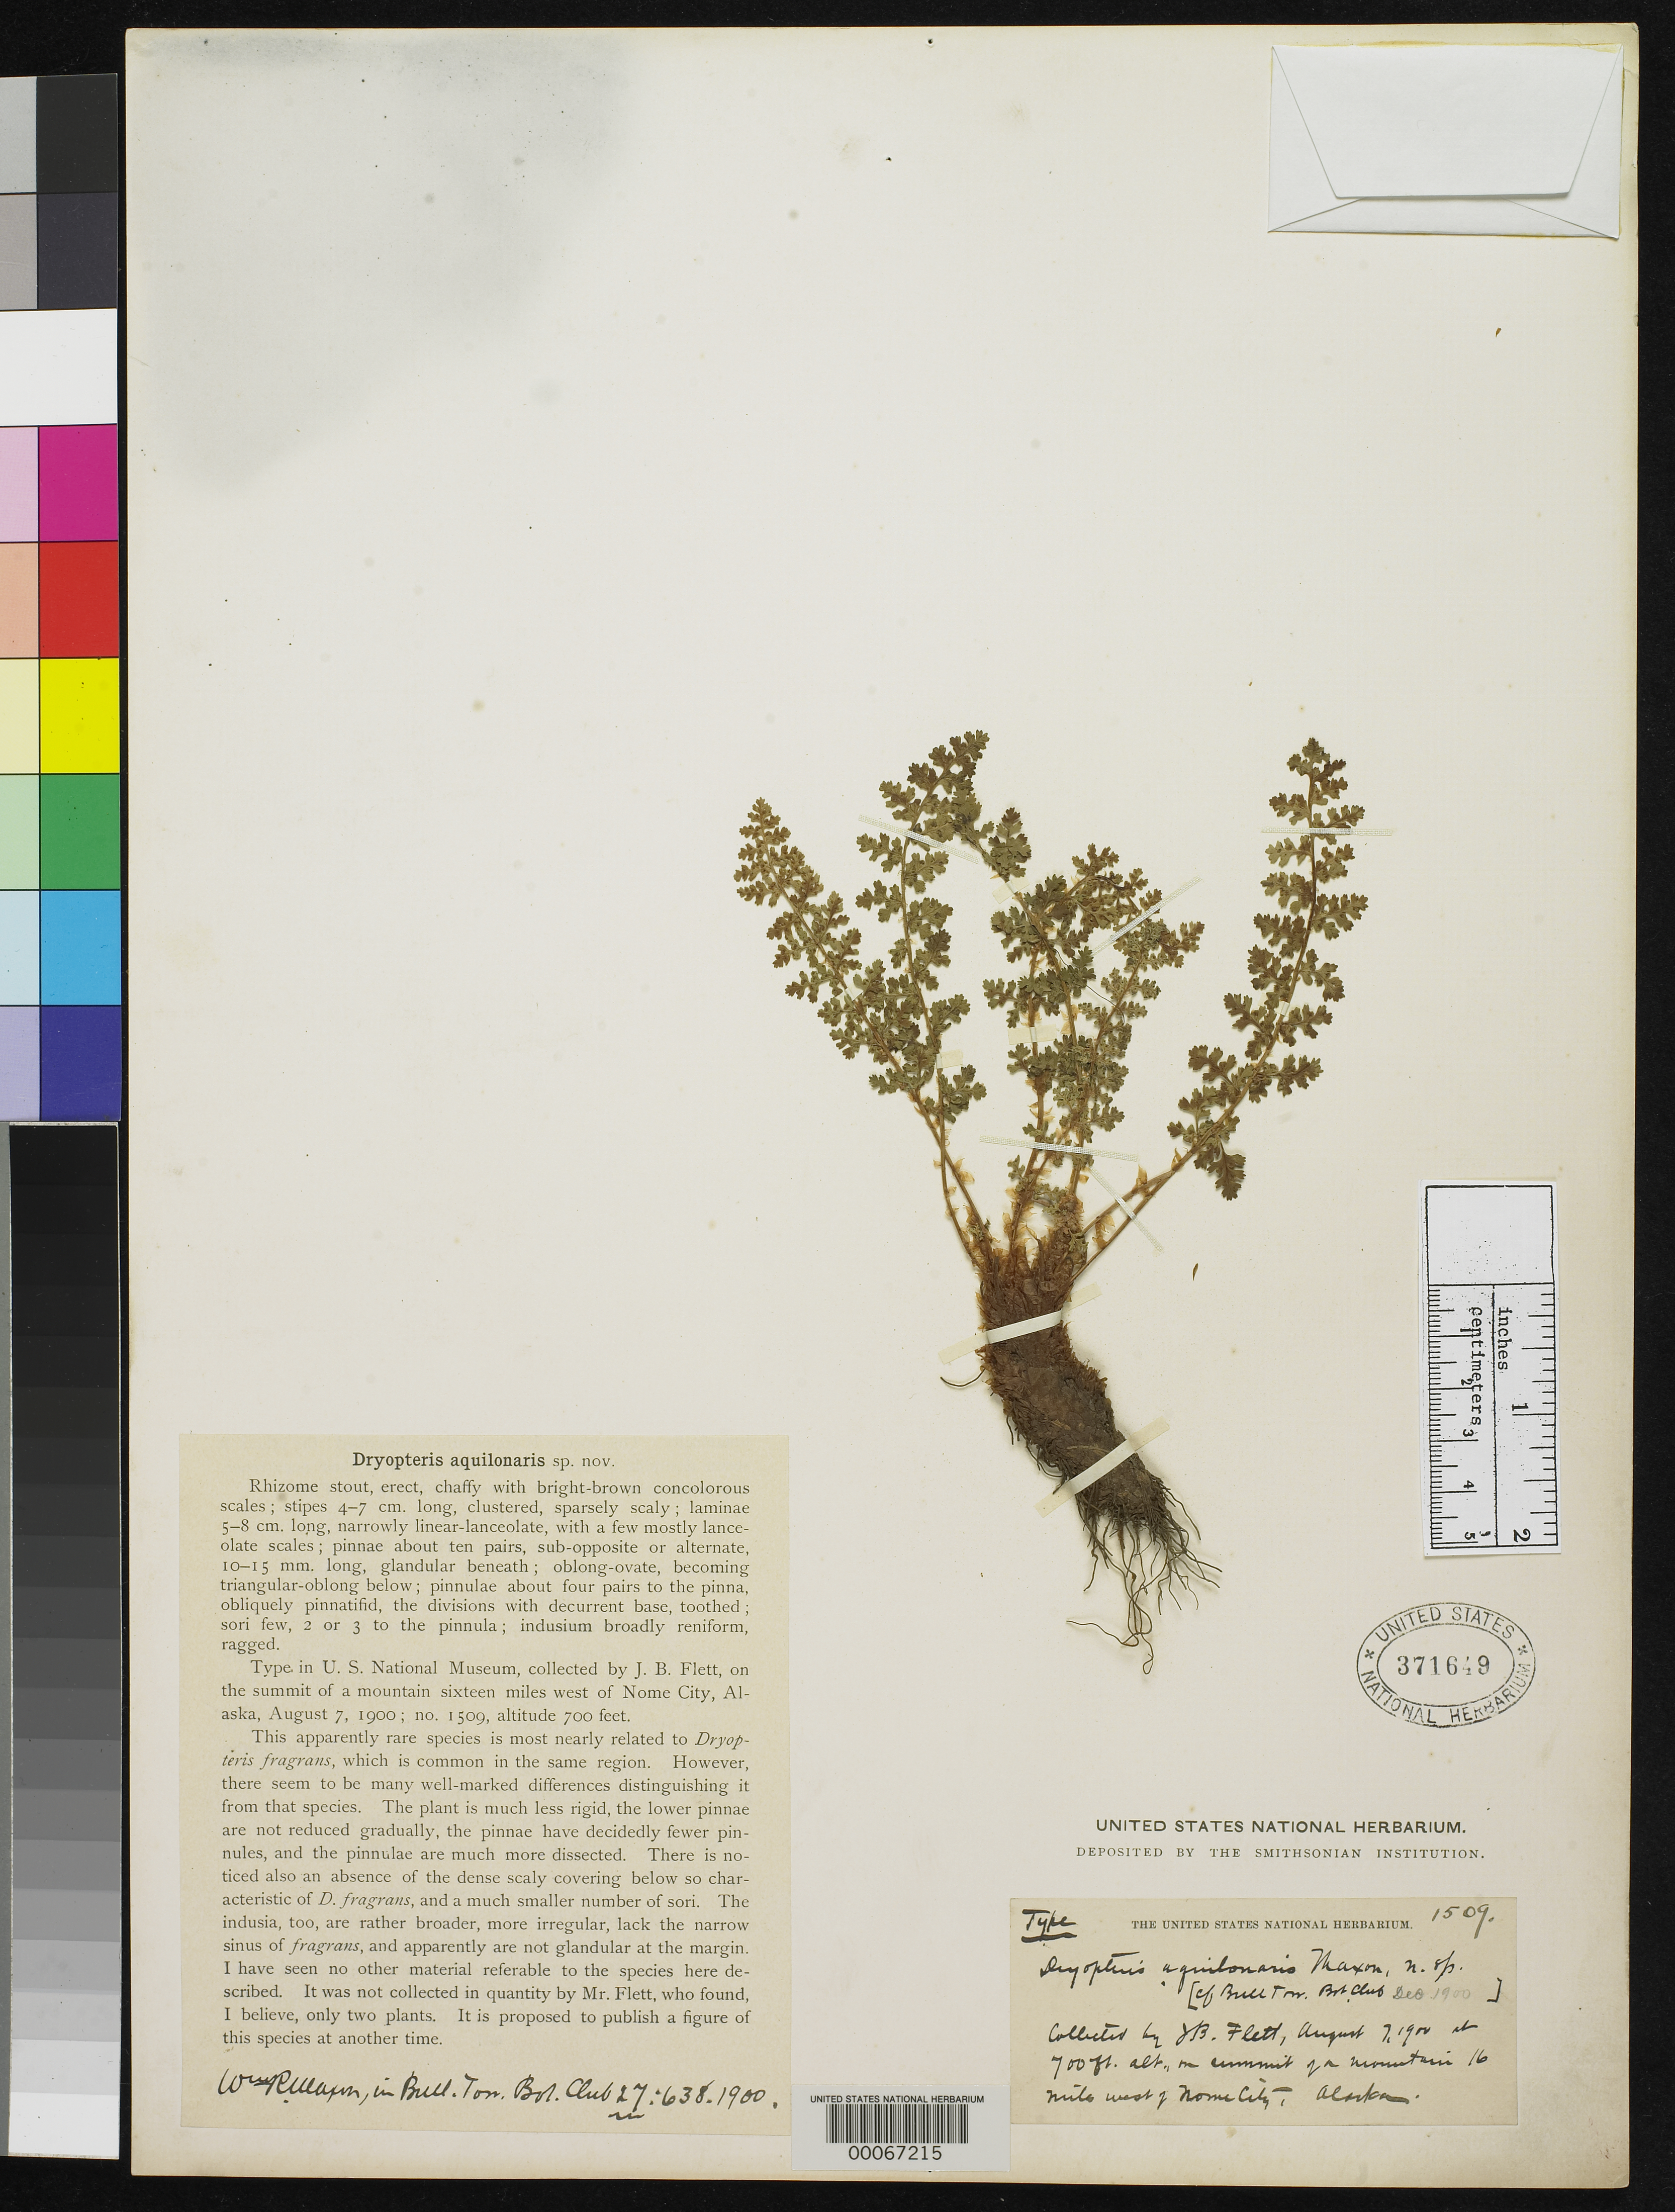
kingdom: Plantae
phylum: Tracheophyta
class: Polypodiopsida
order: Polypodiales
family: Dryopteridaceae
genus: Dryopteris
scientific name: Dryopteris aquilonaris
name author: Maxon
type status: Type Collection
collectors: J. Flett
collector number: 1509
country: United States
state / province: Alaska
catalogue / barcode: US 371649